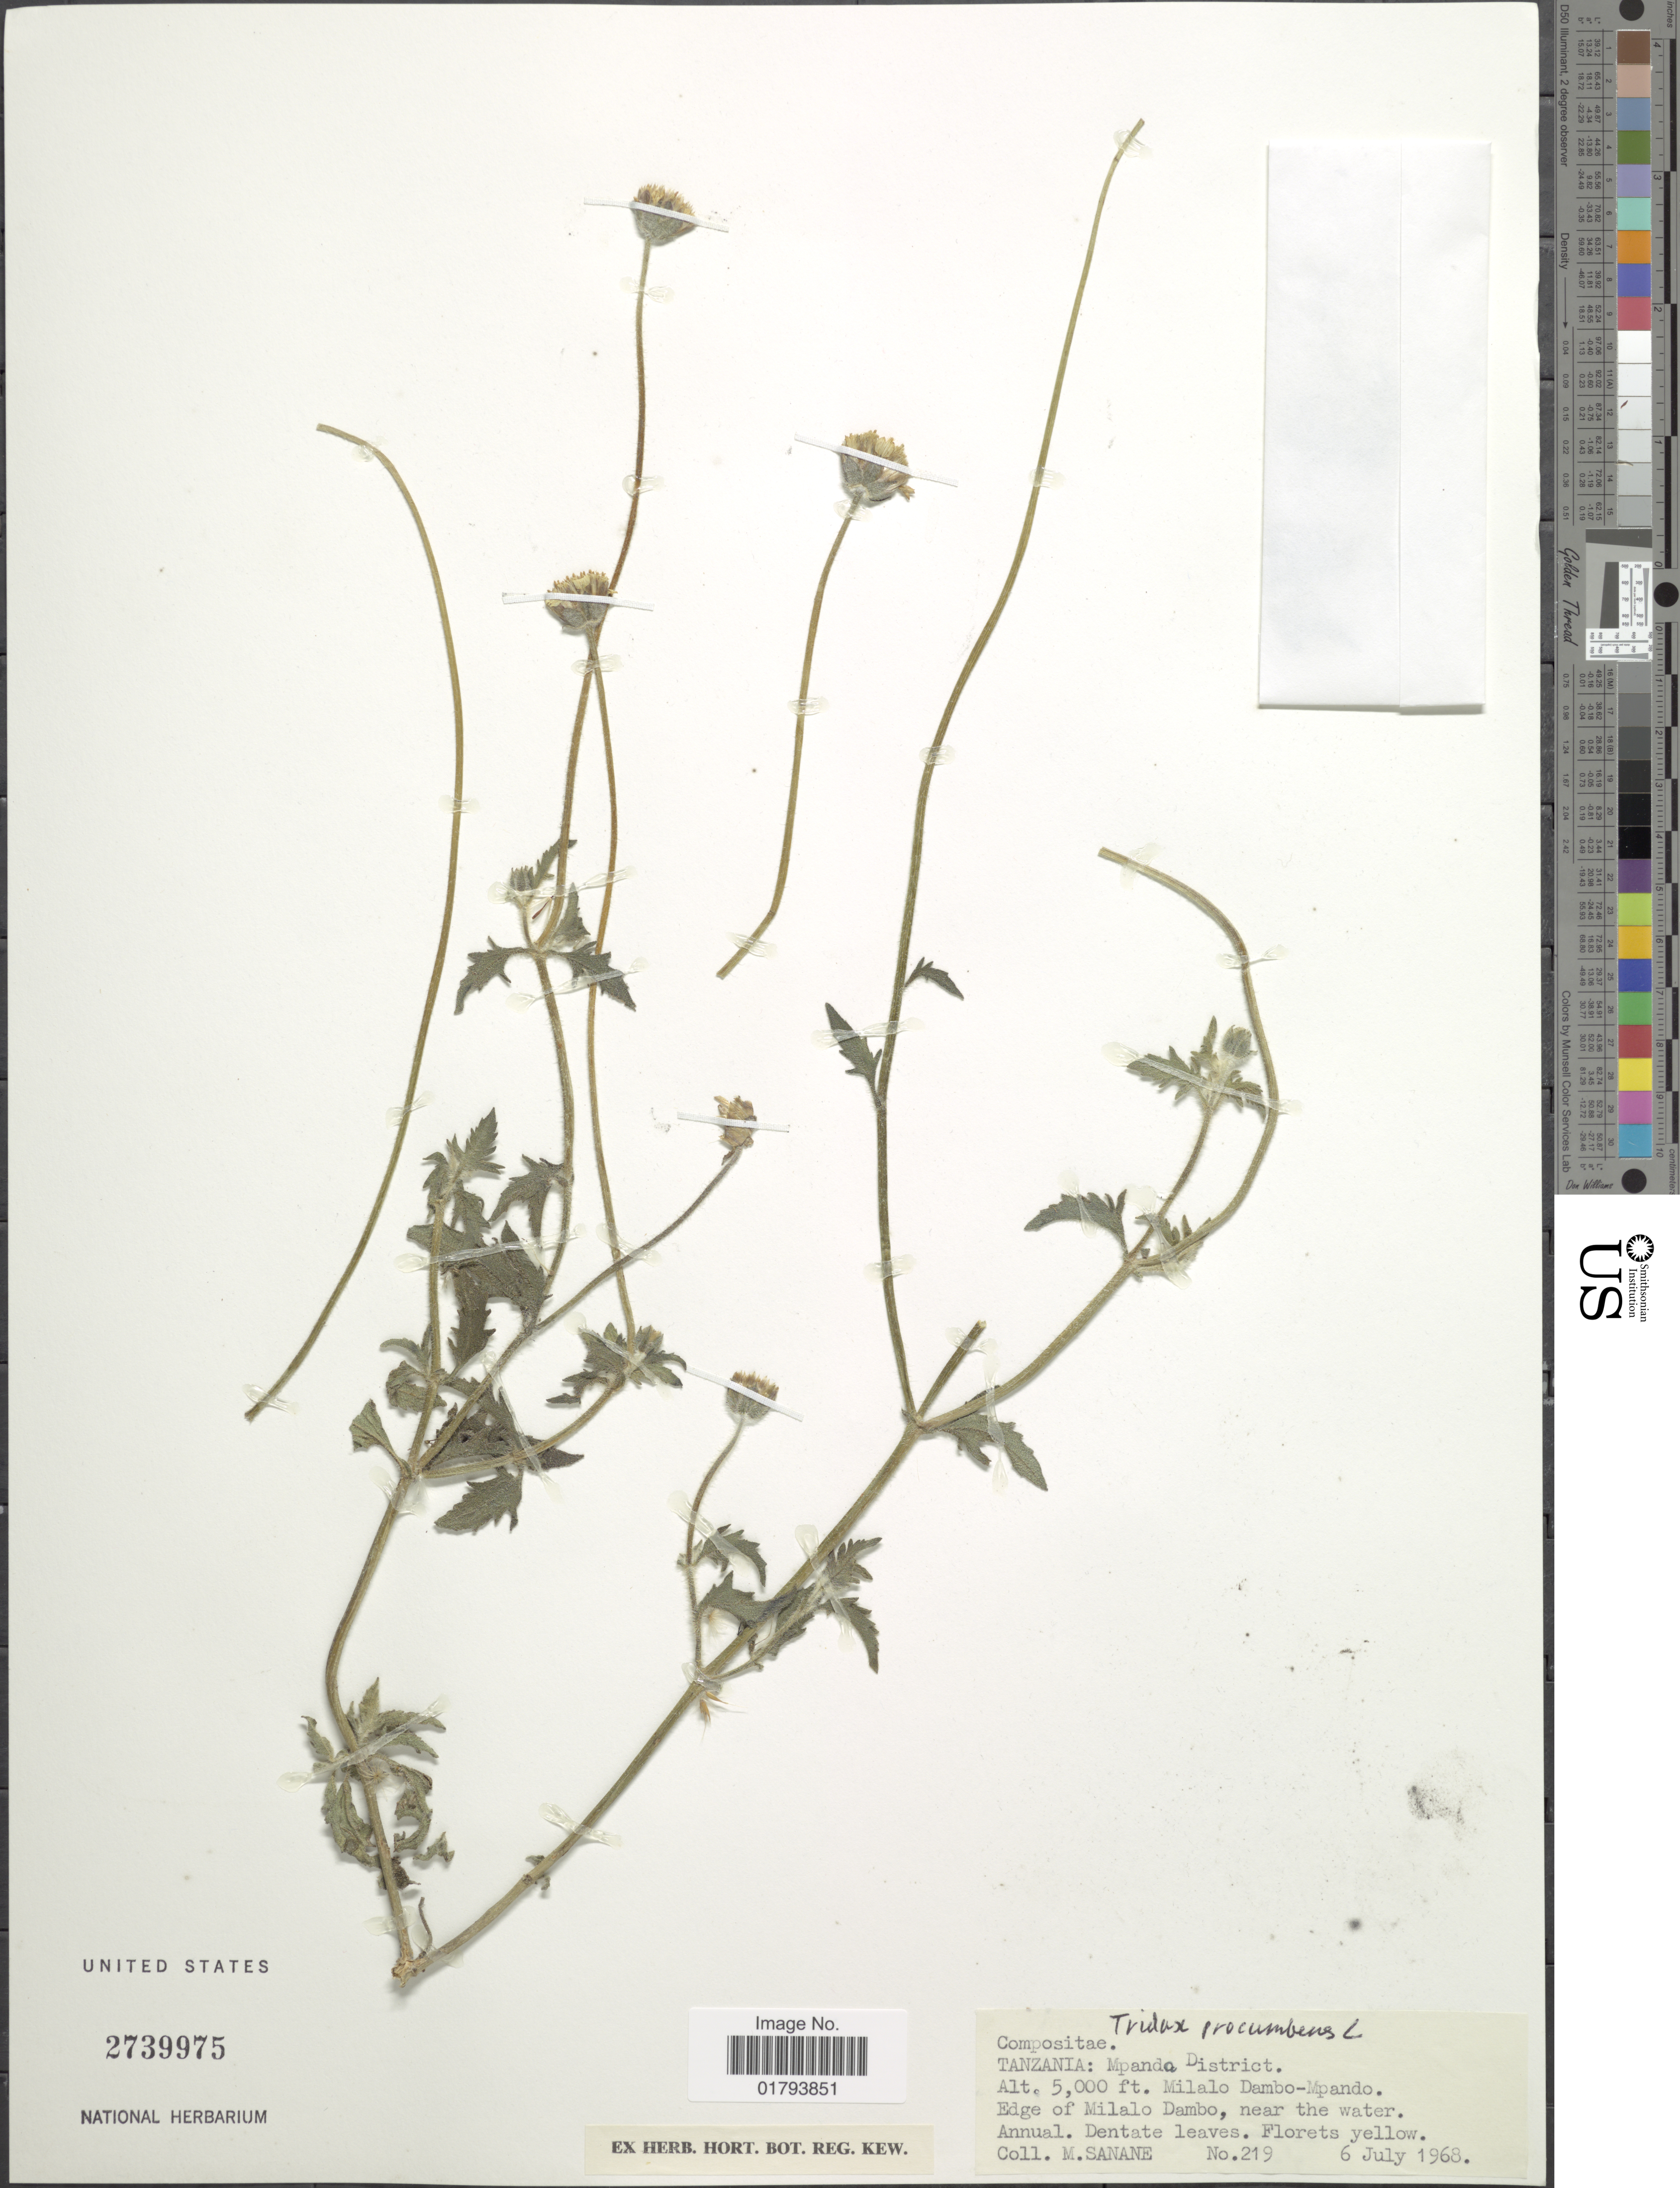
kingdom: Plantae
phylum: Tracheophyta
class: Magnoliopsida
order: Asterales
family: Asteraceae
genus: Tridax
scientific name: Tridax procumbens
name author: L.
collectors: M. Sanane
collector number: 219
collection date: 1968-07-06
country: Tanzania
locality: Mpando District. Milalo Dambo-Mpando. Edge of Milalo Dambo, near the water.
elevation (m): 1524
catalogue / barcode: US 2739975